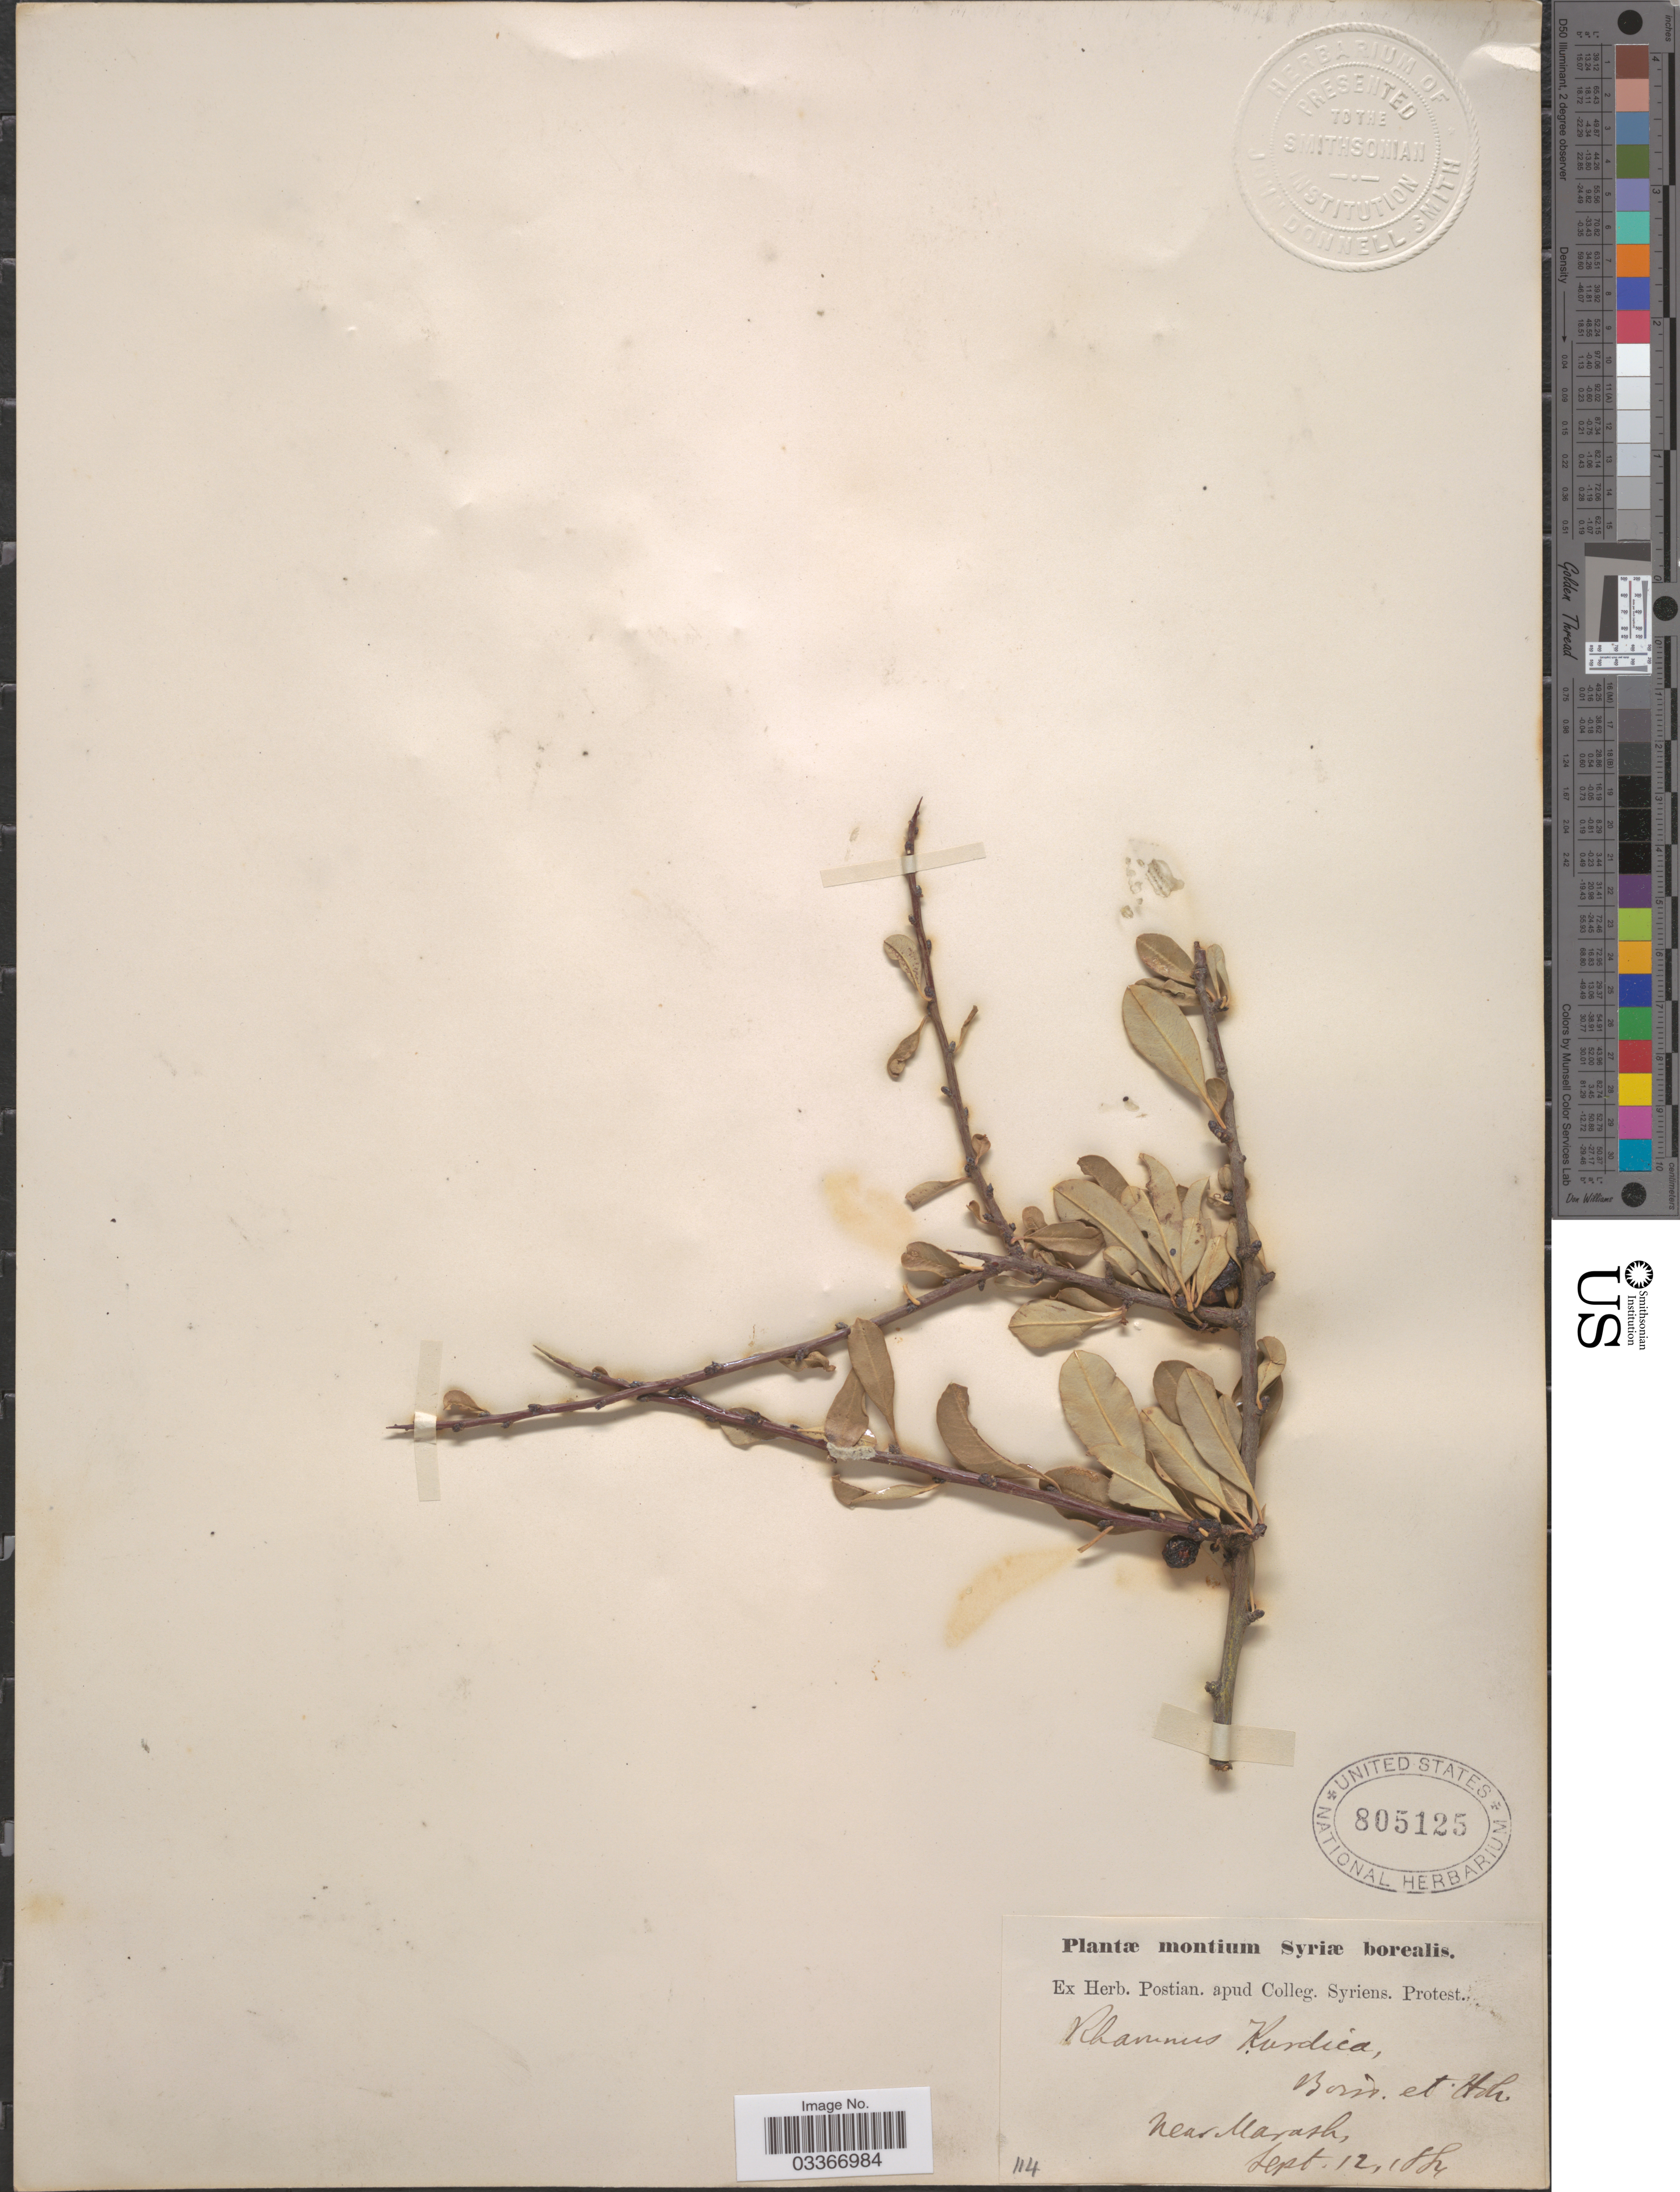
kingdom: Plantae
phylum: Tracheophyta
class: Magnoliopsida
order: Rosales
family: Rhamnaceae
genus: Rhamnus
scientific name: Rhamnus kurdica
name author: Boiss. & Hohen.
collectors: ex herb. Postian. apud Colleg. Syriens. Protest. USE "Fannie P. A. Shepard" (10308853) AS PRIMARY COLLECTOR INSTEAD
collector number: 114?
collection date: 1884-09-12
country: Syria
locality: Montium Syræ borealis. Near Marash.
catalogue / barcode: US 805125